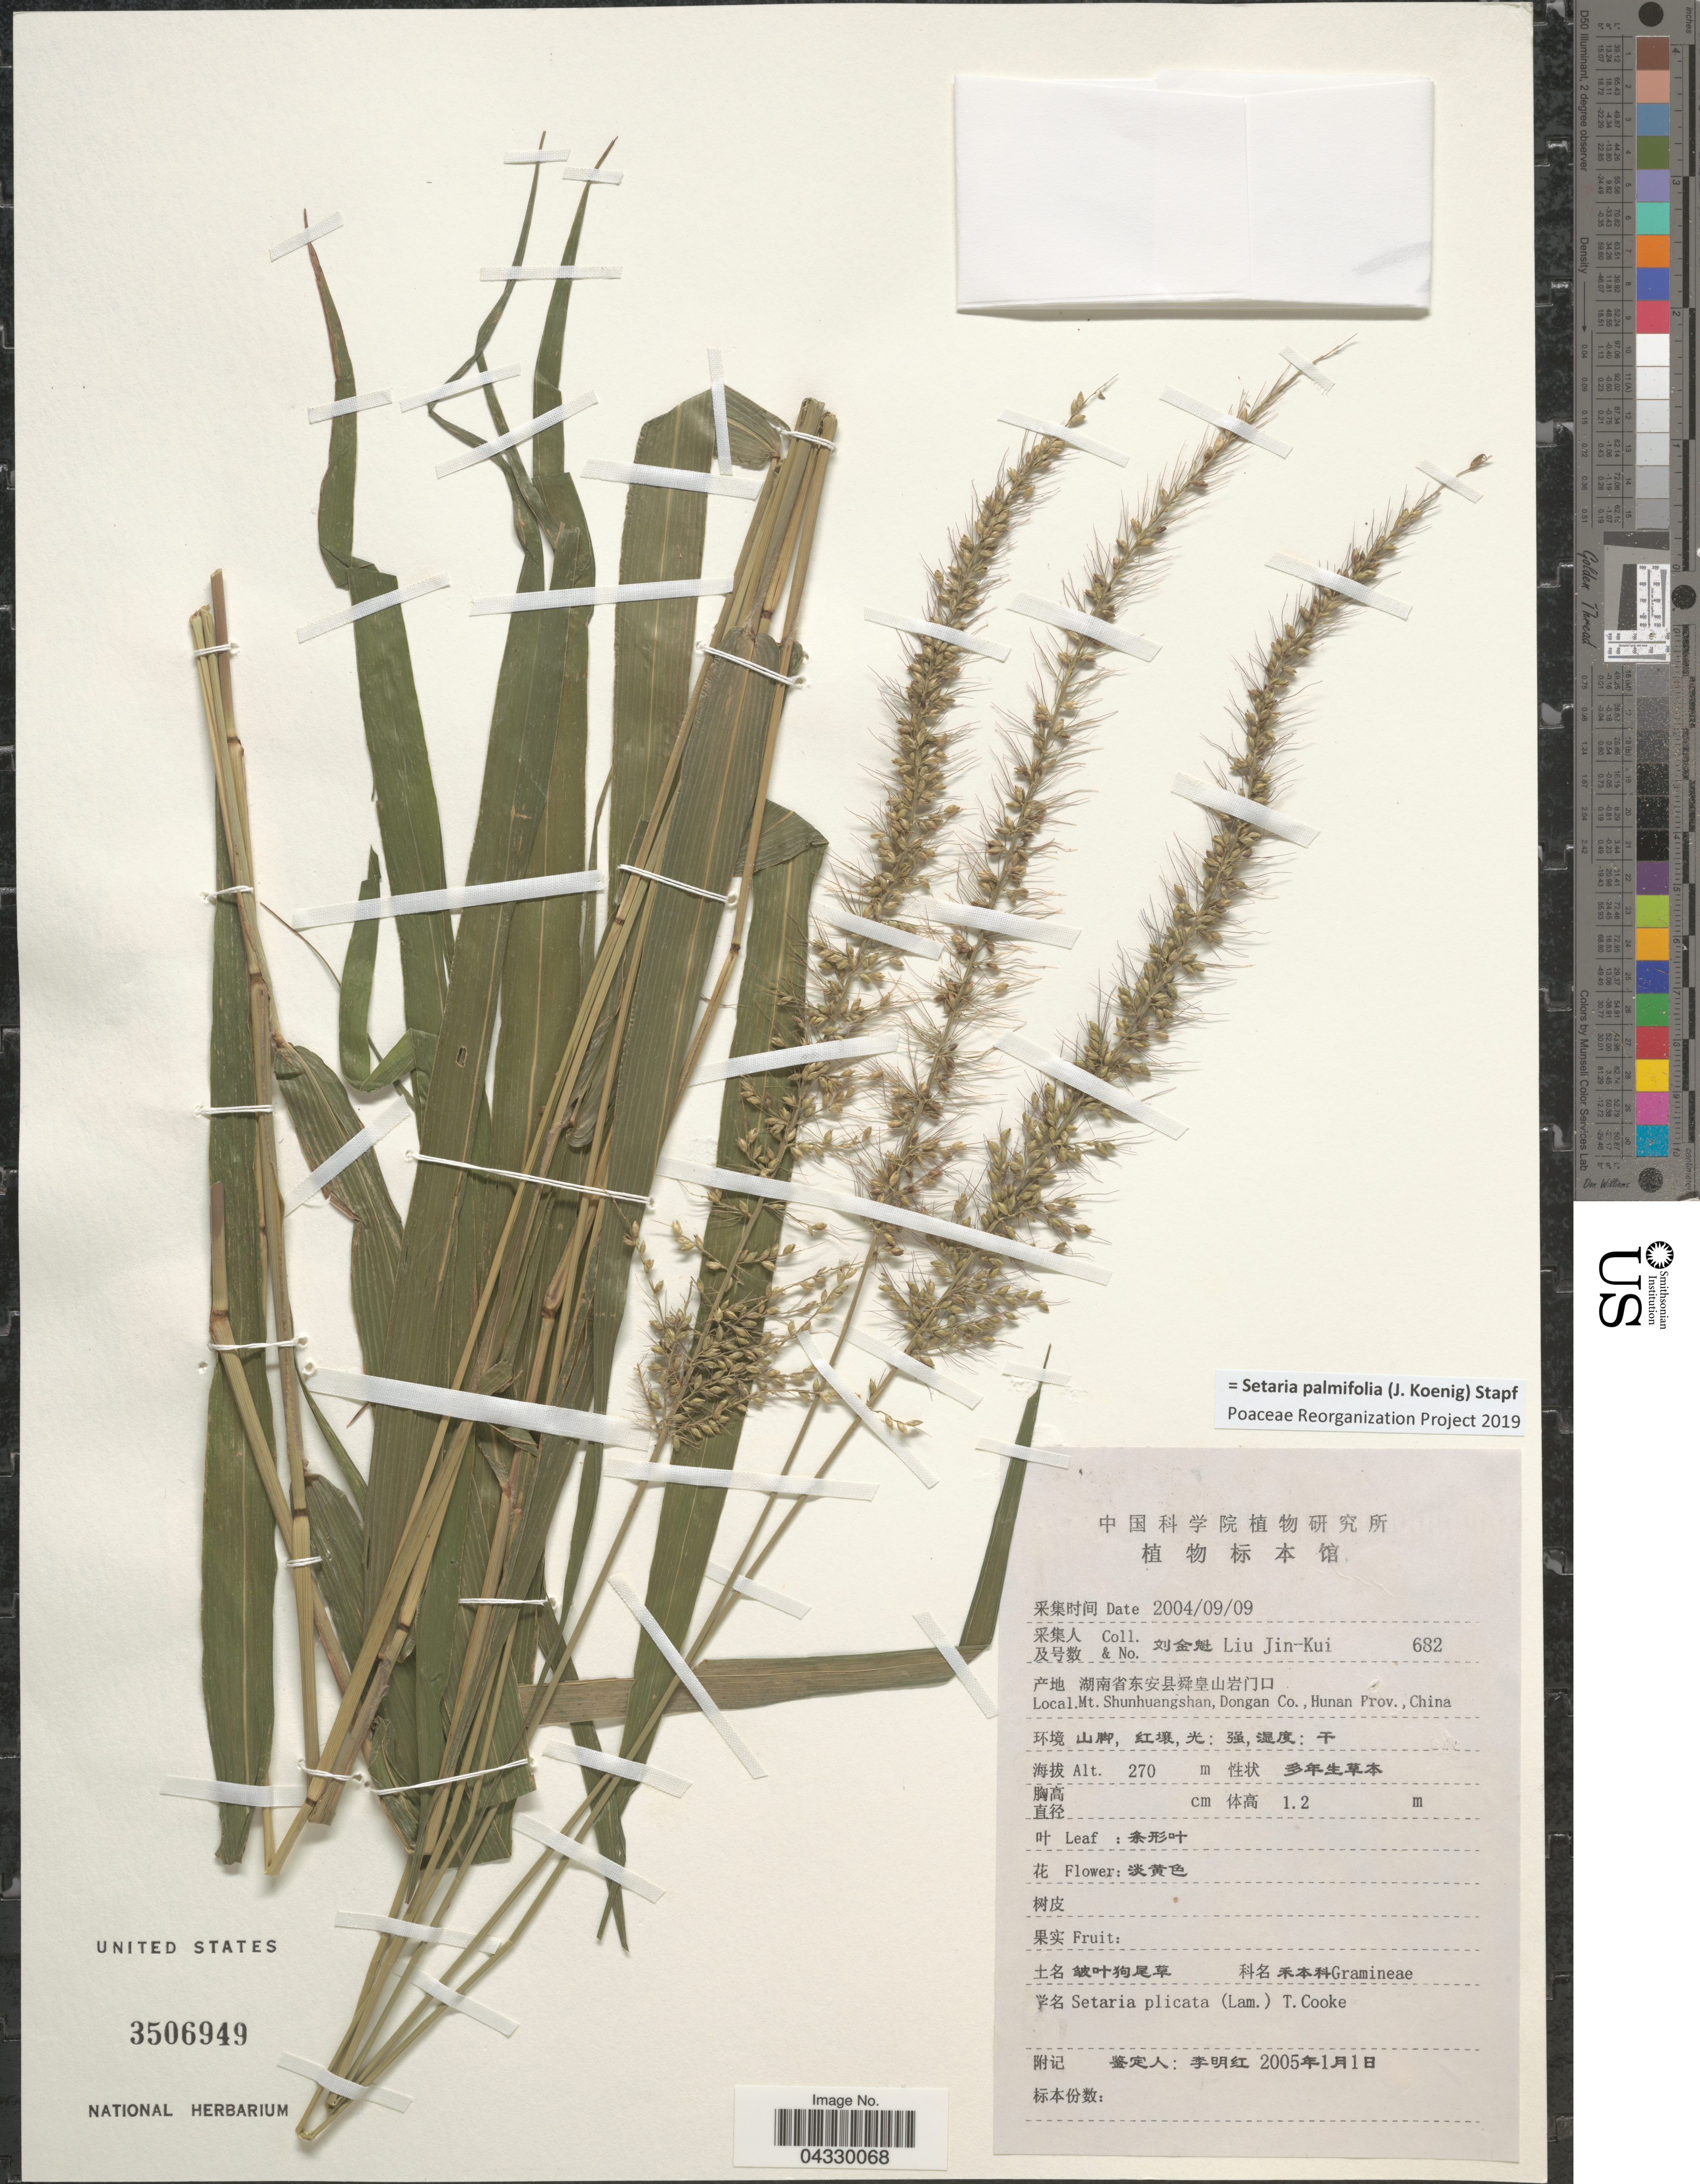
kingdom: Plantae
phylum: Tracheophyta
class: Liliopsida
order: Poales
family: Poaceae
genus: Setaria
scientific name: Setaria palmifolia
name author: (J. Koenig) Stapf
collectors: Liu Jin-Kui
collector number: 682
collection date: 2004-09-09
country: China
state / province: Hunan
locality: Mt. Shunhuangshan, Dongan Co.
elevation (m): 270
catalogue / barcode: US 3506949